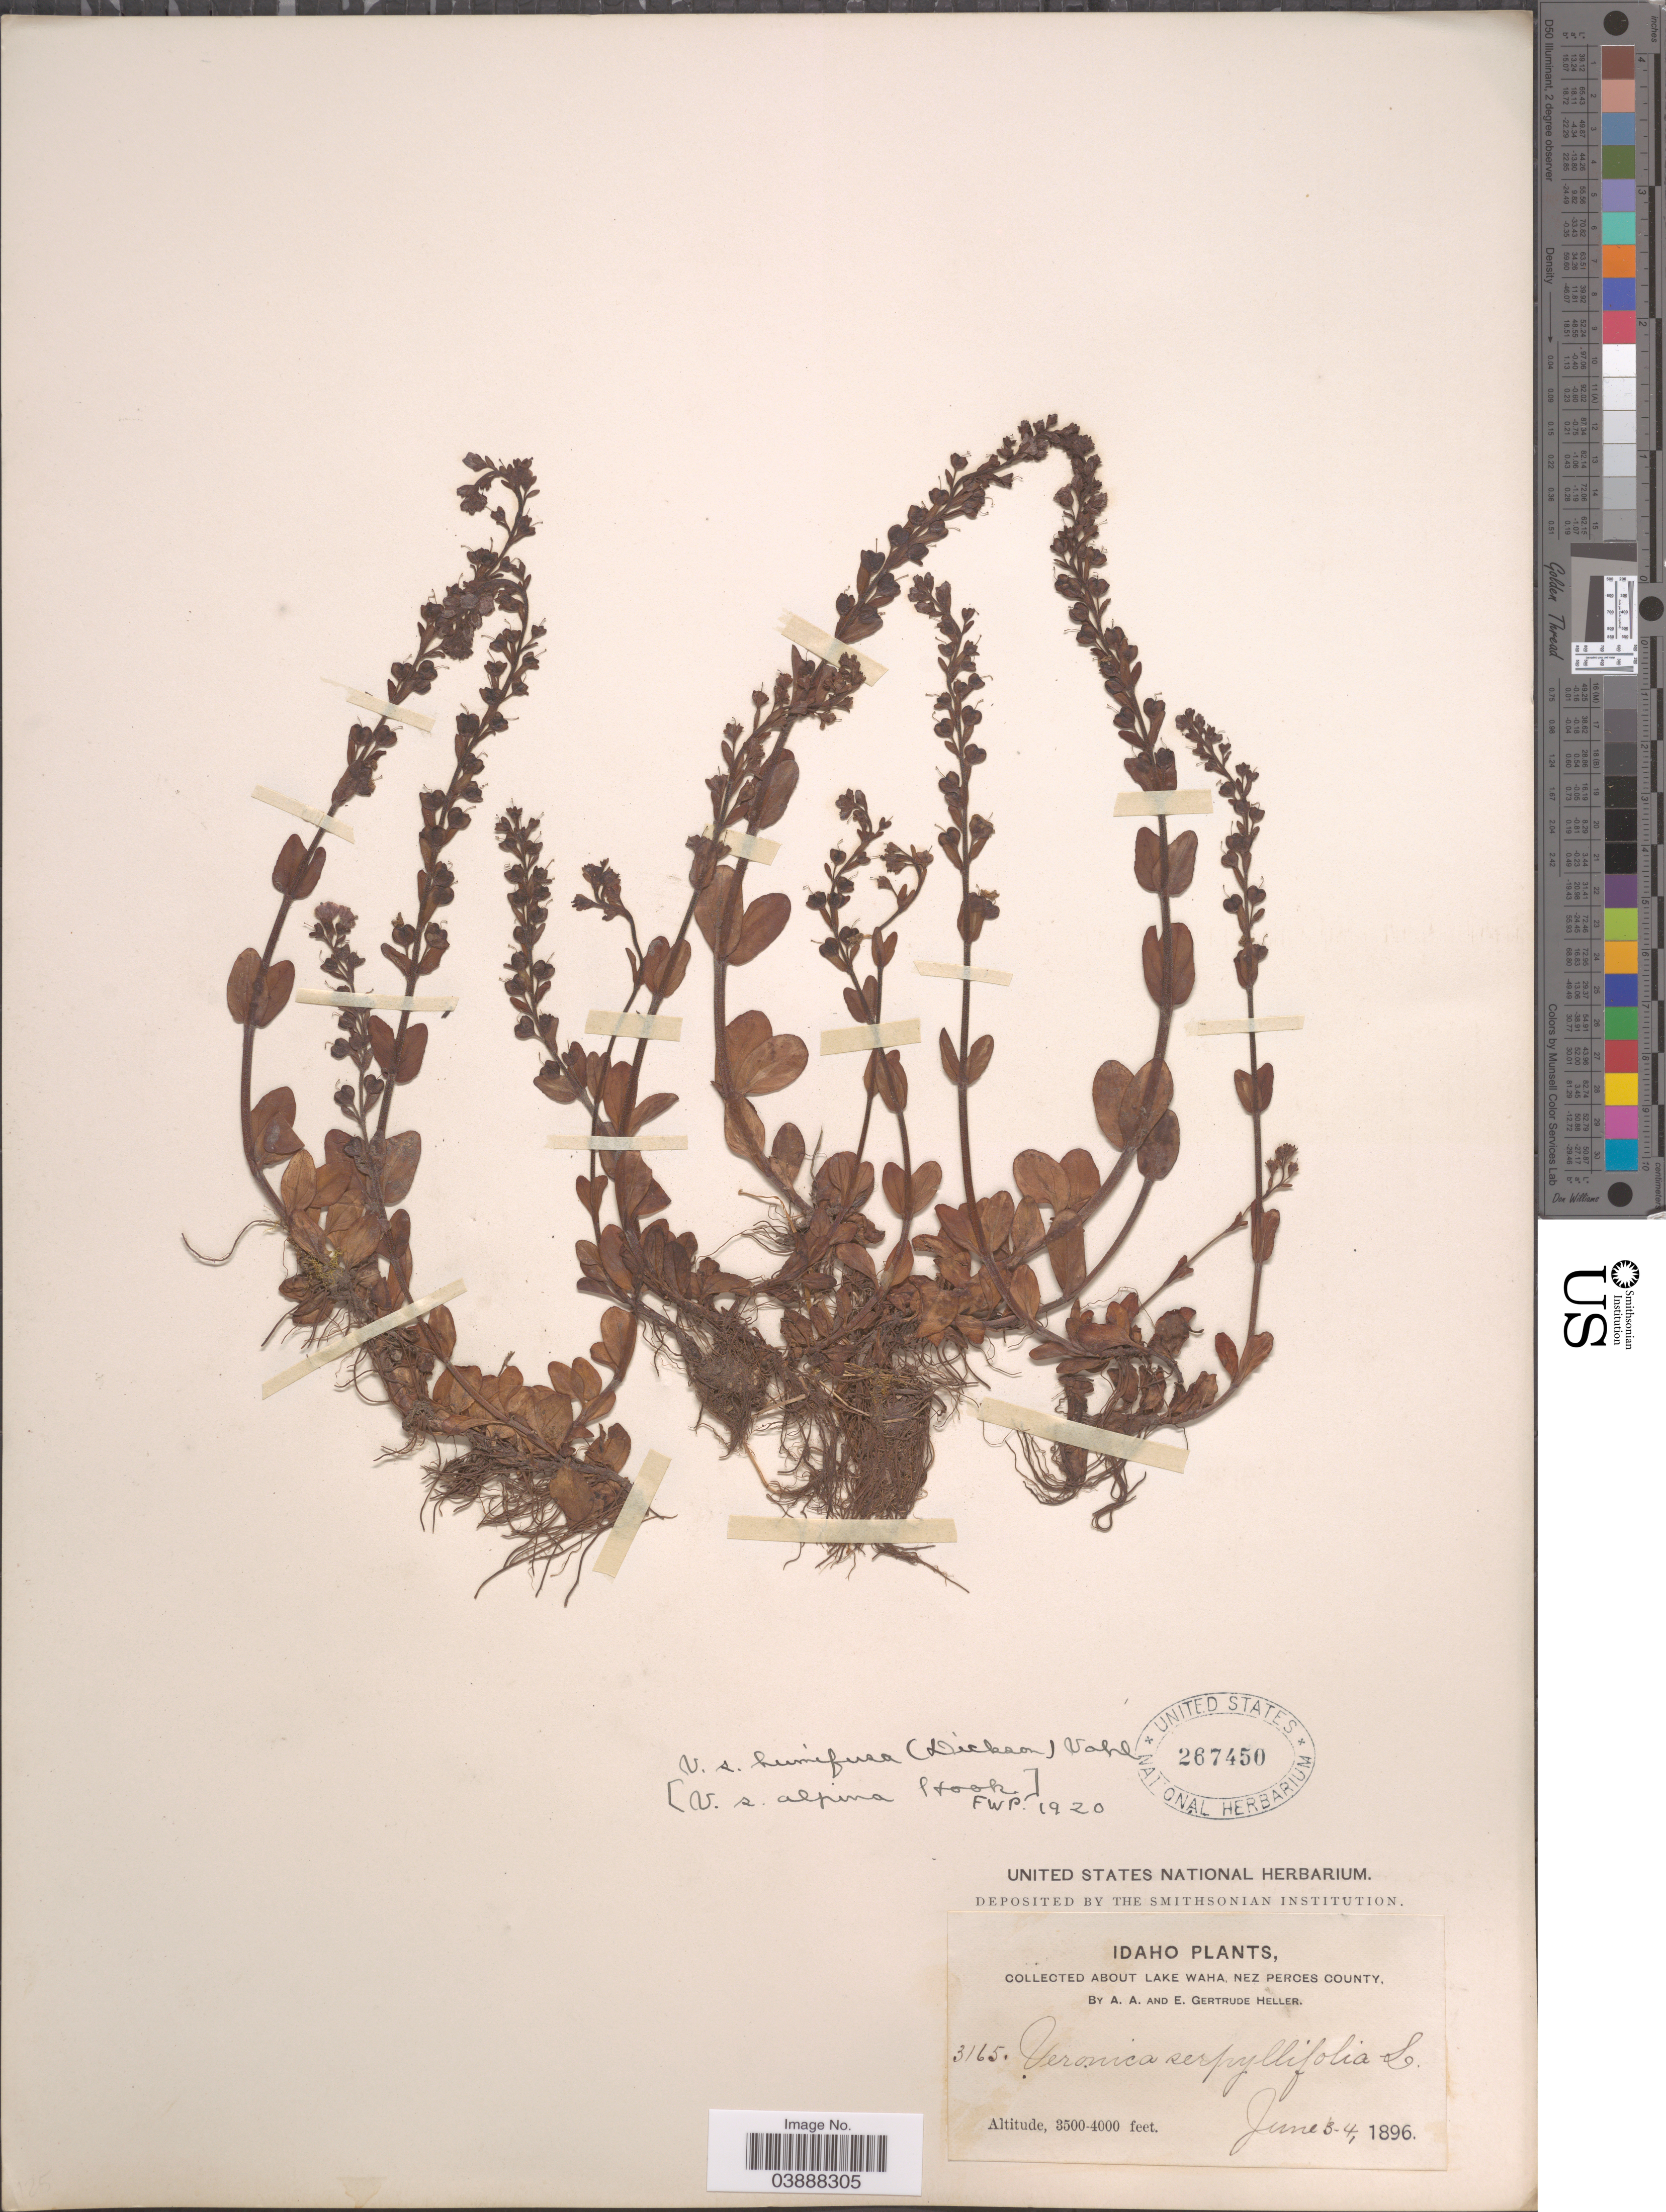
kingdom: Plantae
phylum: Tracheophyta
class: Magnoliopsida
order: Lamiales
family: Plantaginaceae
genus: Veronica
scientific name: Veronica serpyllifolia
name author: L.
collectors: A. A. Heller & E. G. Heller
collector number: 3165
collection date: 1896-06-03/1896-06-04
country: United States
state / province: Idaho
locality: About Lake Waha, Nez Perces County.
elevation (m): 1067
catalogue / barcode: US 267450